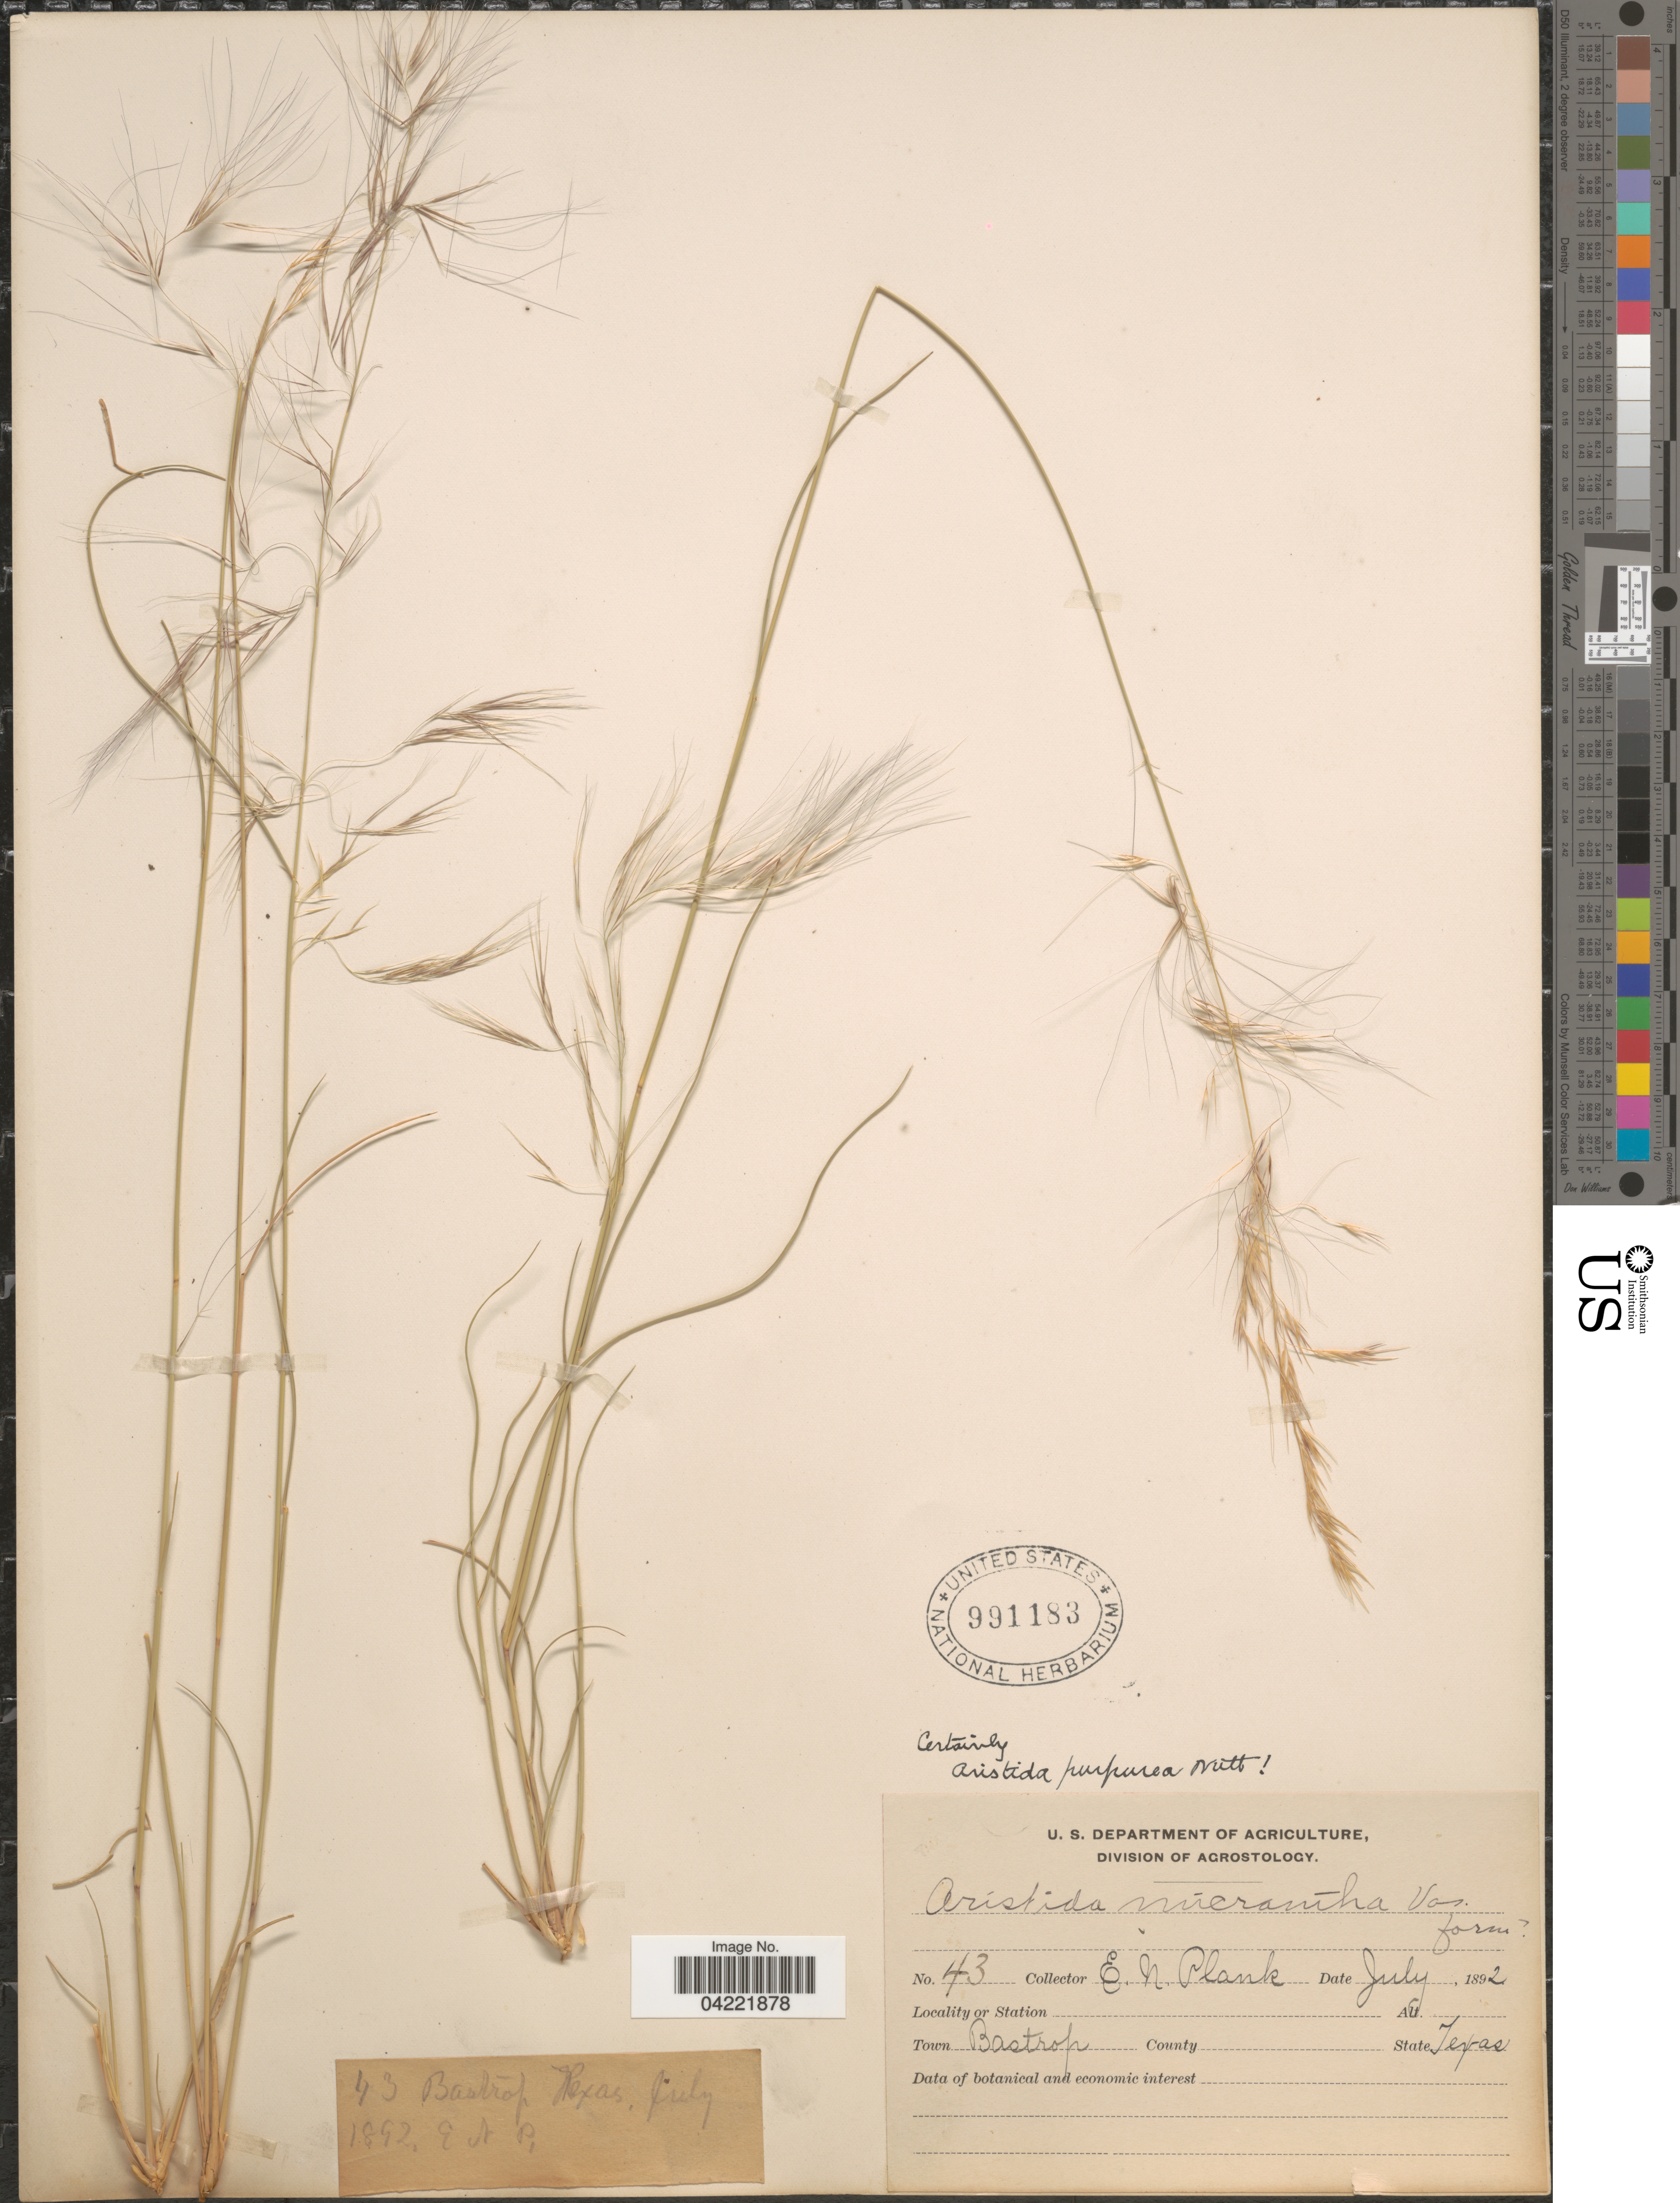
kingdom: Plantae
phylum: Tracheophyta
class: Liliopsida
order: Poales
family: Poaceae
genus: Aristida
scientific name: Aristida purpurea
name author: Nutt.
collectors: E. Plank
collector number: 43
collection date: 1892-07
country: United States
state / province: Texas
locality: Town Bastrop.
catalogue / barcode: US 991183